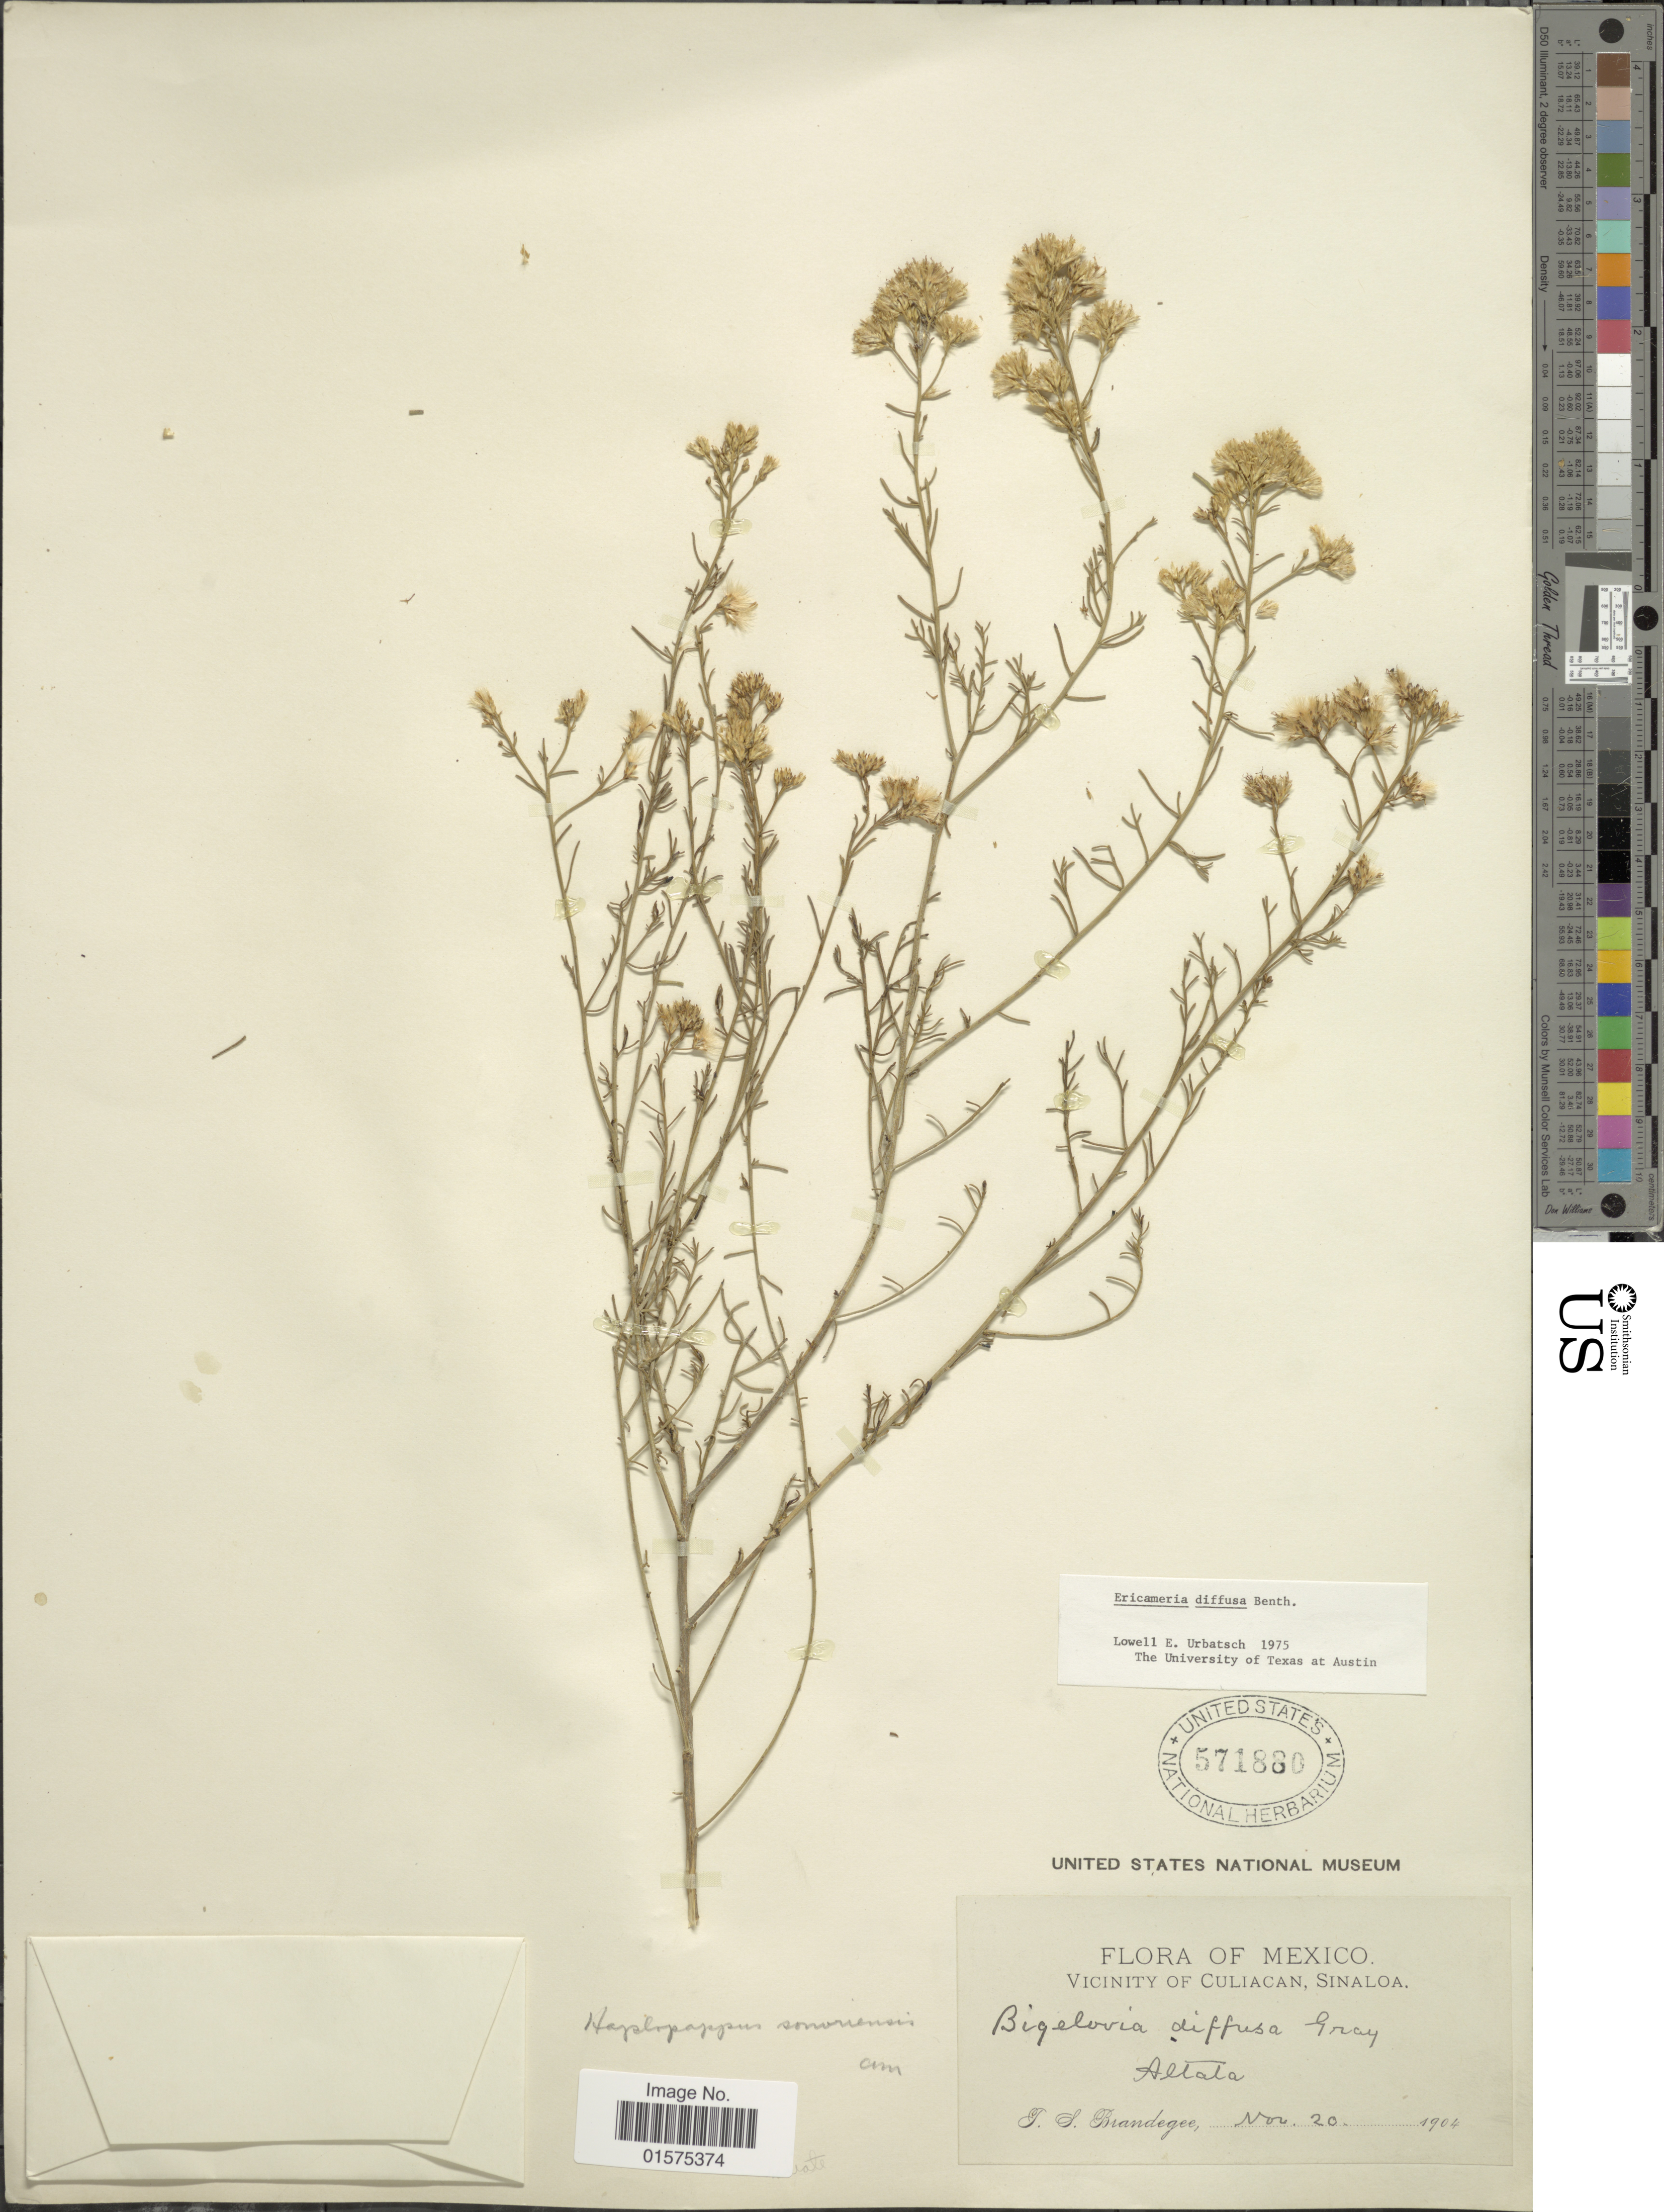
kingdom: Plantae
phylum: Tracheophyta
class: Magnoliopsida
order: Asterales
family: Asteraceae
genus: Xylothamia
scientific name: Xylothamia diffusa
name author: (Benth.) G.L. Nesom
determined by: Urbatsch, Lowell E., Curator (LSU), Louisiana State University (UNITED STATES)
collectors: T. S. Brandegee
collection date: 1904-11-20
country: Mexico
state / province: Sinaloa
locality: Vicinity of Culiacan. Altata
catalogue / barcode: US 571880